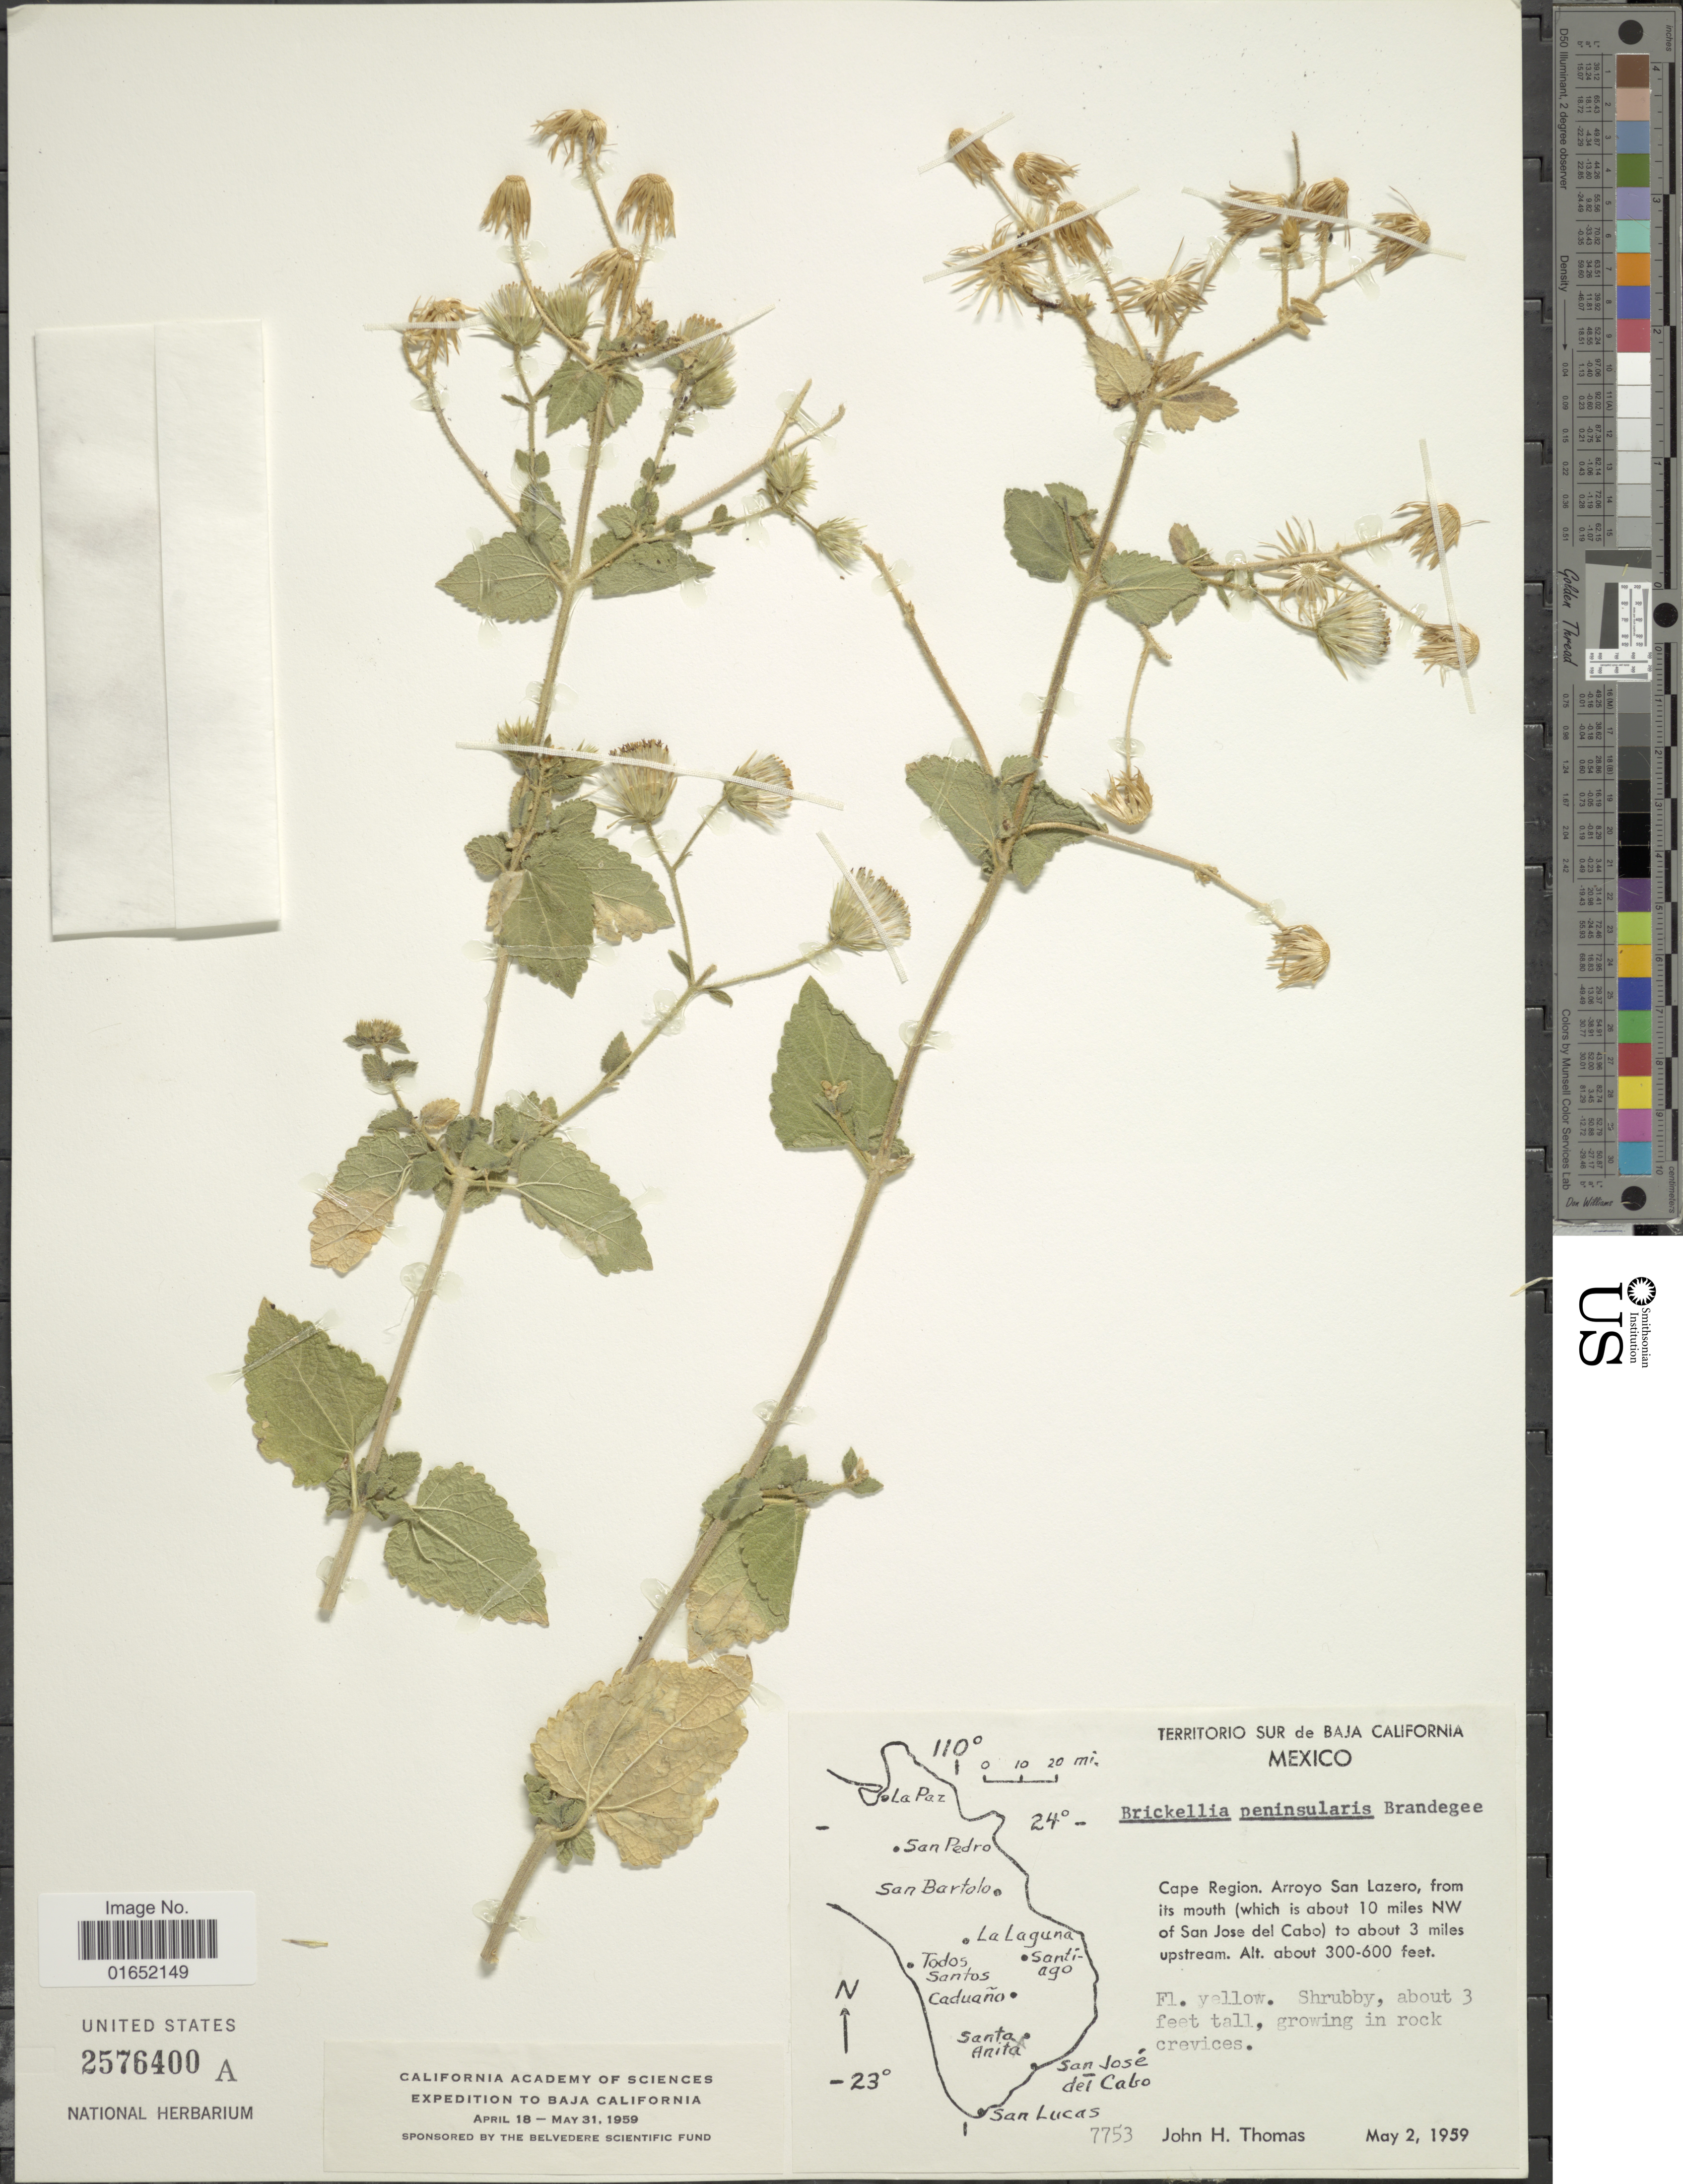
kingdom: Plantae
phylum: Tracheophyta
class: Magnoliopsida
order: Asterales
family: Asteraceae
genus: Brickellia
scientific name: Brickellia peninsularis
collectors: J. H. Thomas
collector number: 7753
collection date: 1959-05-02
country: Mexico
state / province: Baja California Sur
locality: Territorio Sur de Baja California, Cape Region. Arroyo San Lazero, from its mouth (which is about 10 miles NW of San Jose del Cabo) to baout 3 miles upstream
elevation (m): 91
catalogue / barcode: US 2576400A